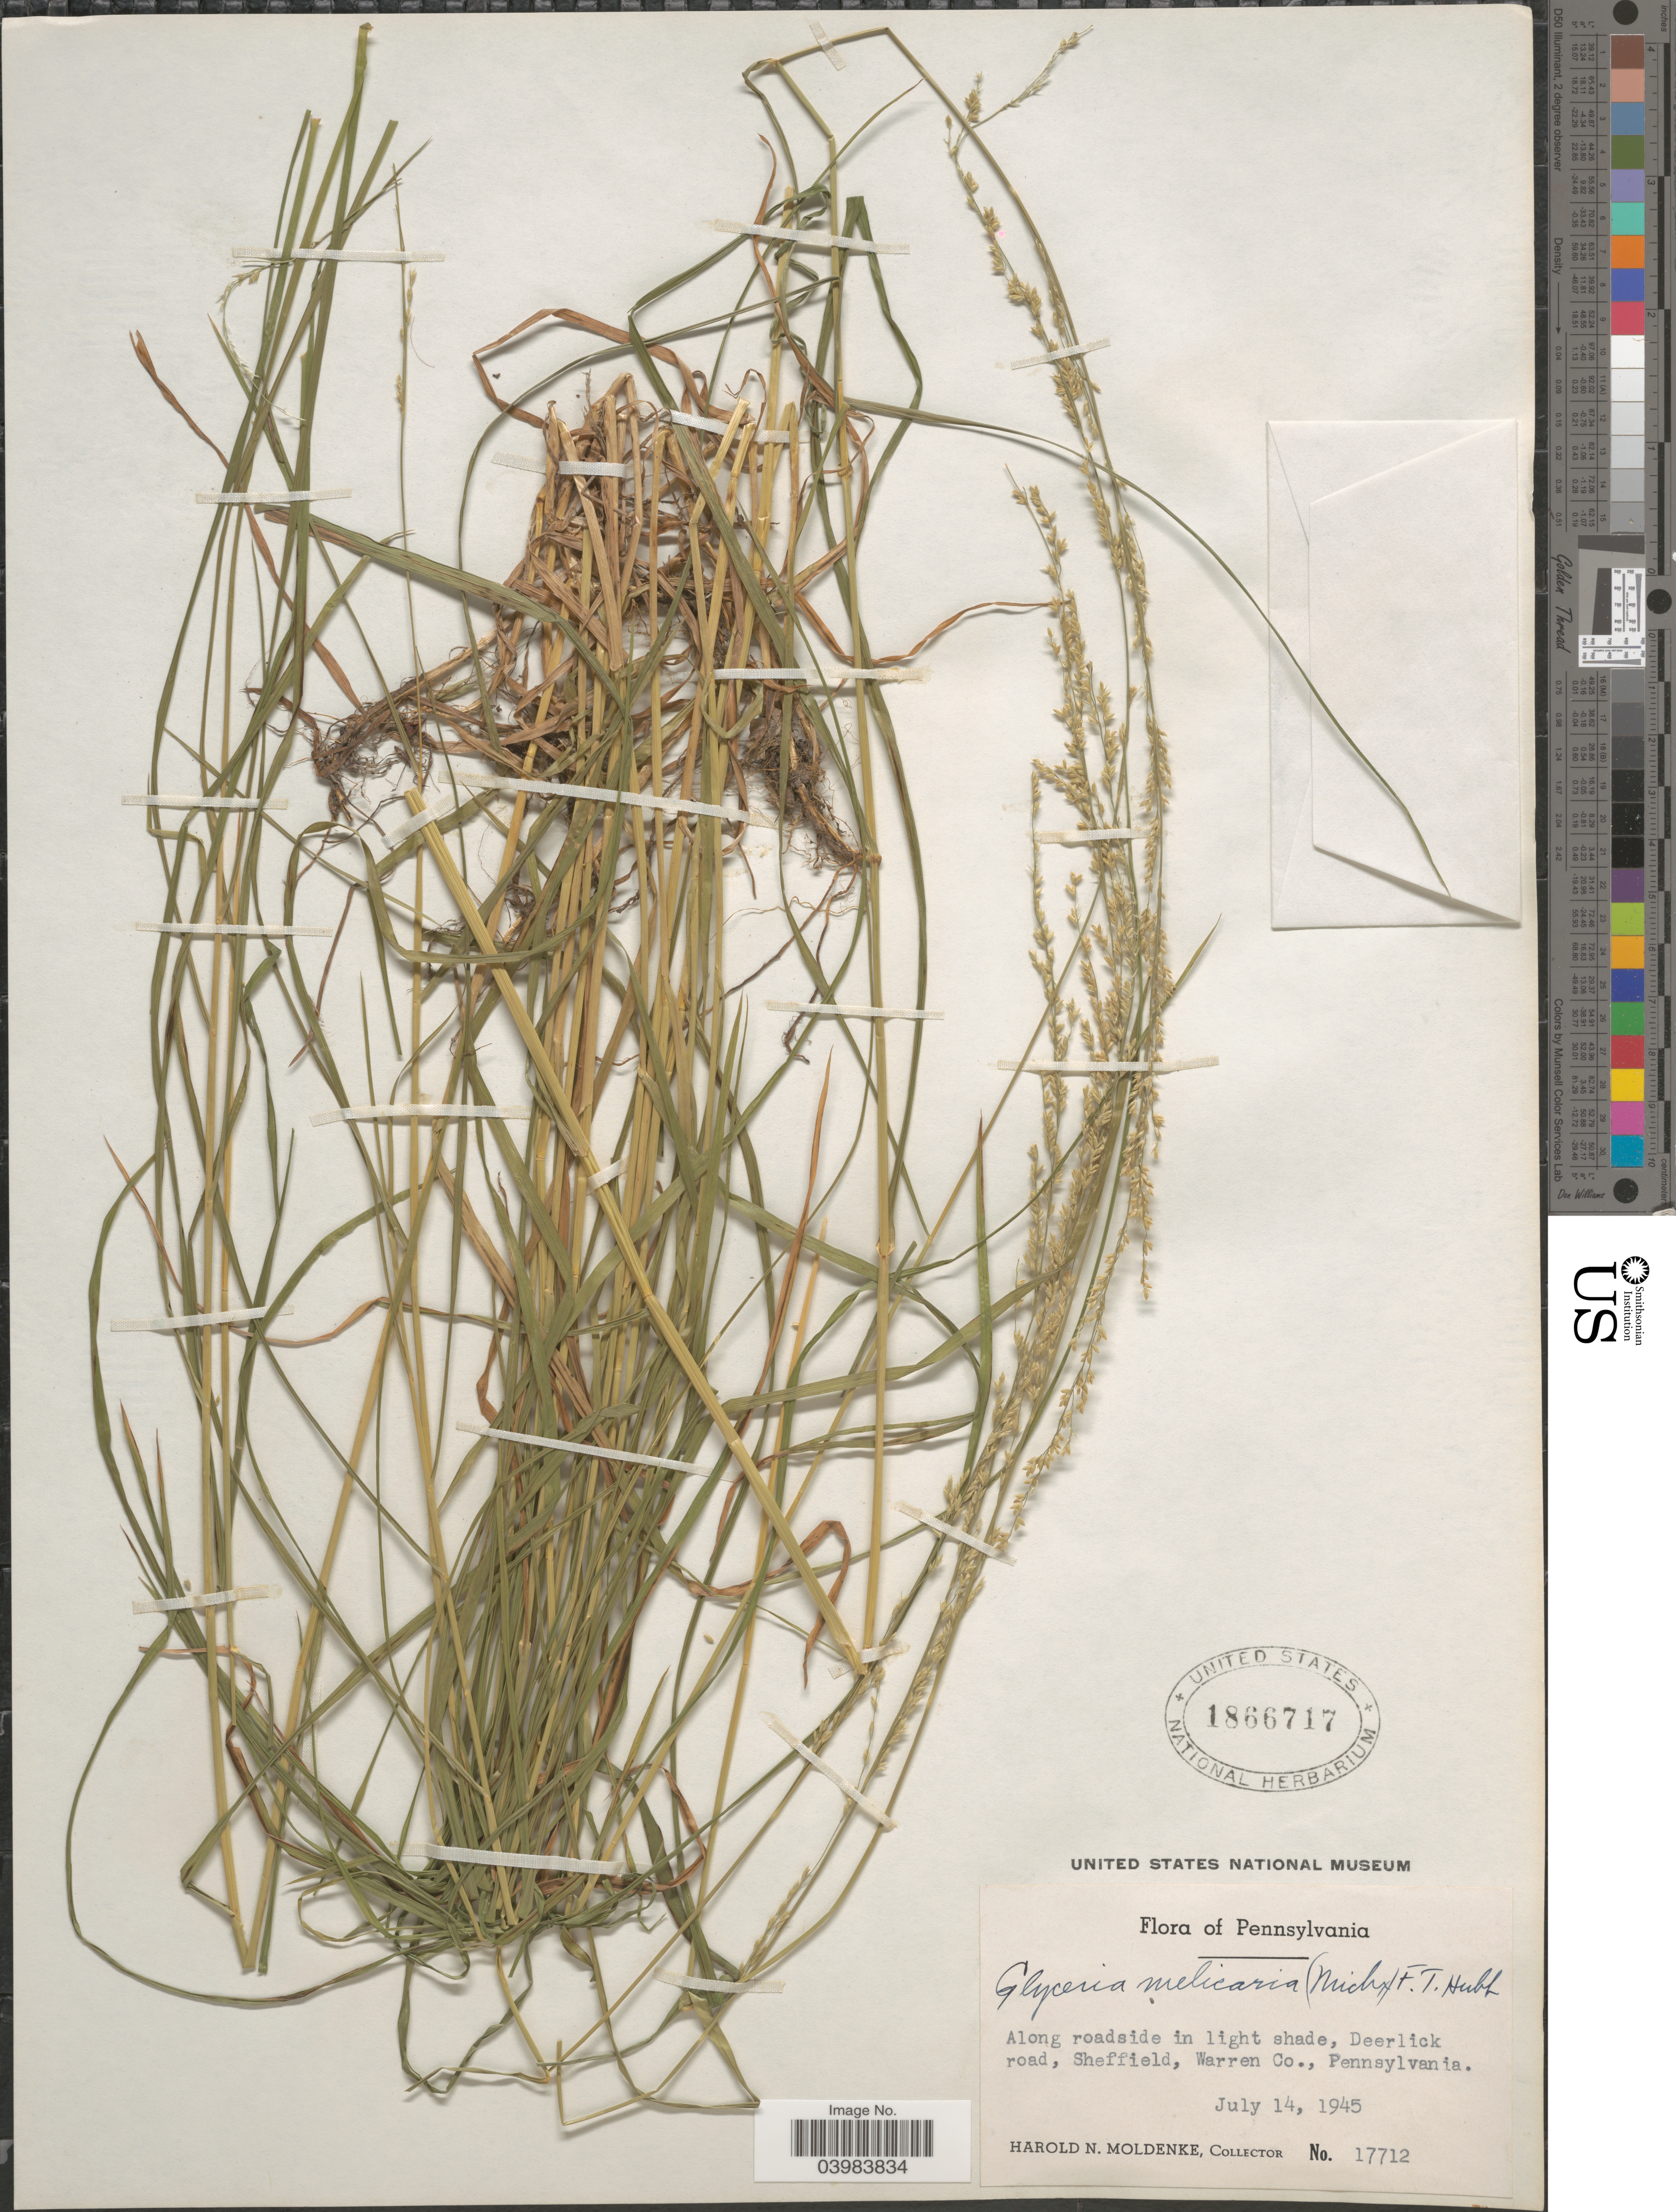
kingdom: Plantae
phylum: Tracheophyta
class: Liliopsida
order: Poales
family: Poaceae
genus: Glyceria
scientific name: Glyceria melicaria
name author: (Michx.) F.T. Hubb.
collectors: H. N. Moldenke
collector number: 17712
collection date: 1945-07-14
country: United States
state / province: Pennsylvania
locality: Deerlick road, Sheffield, Warren Co.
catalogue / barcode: US 1866717